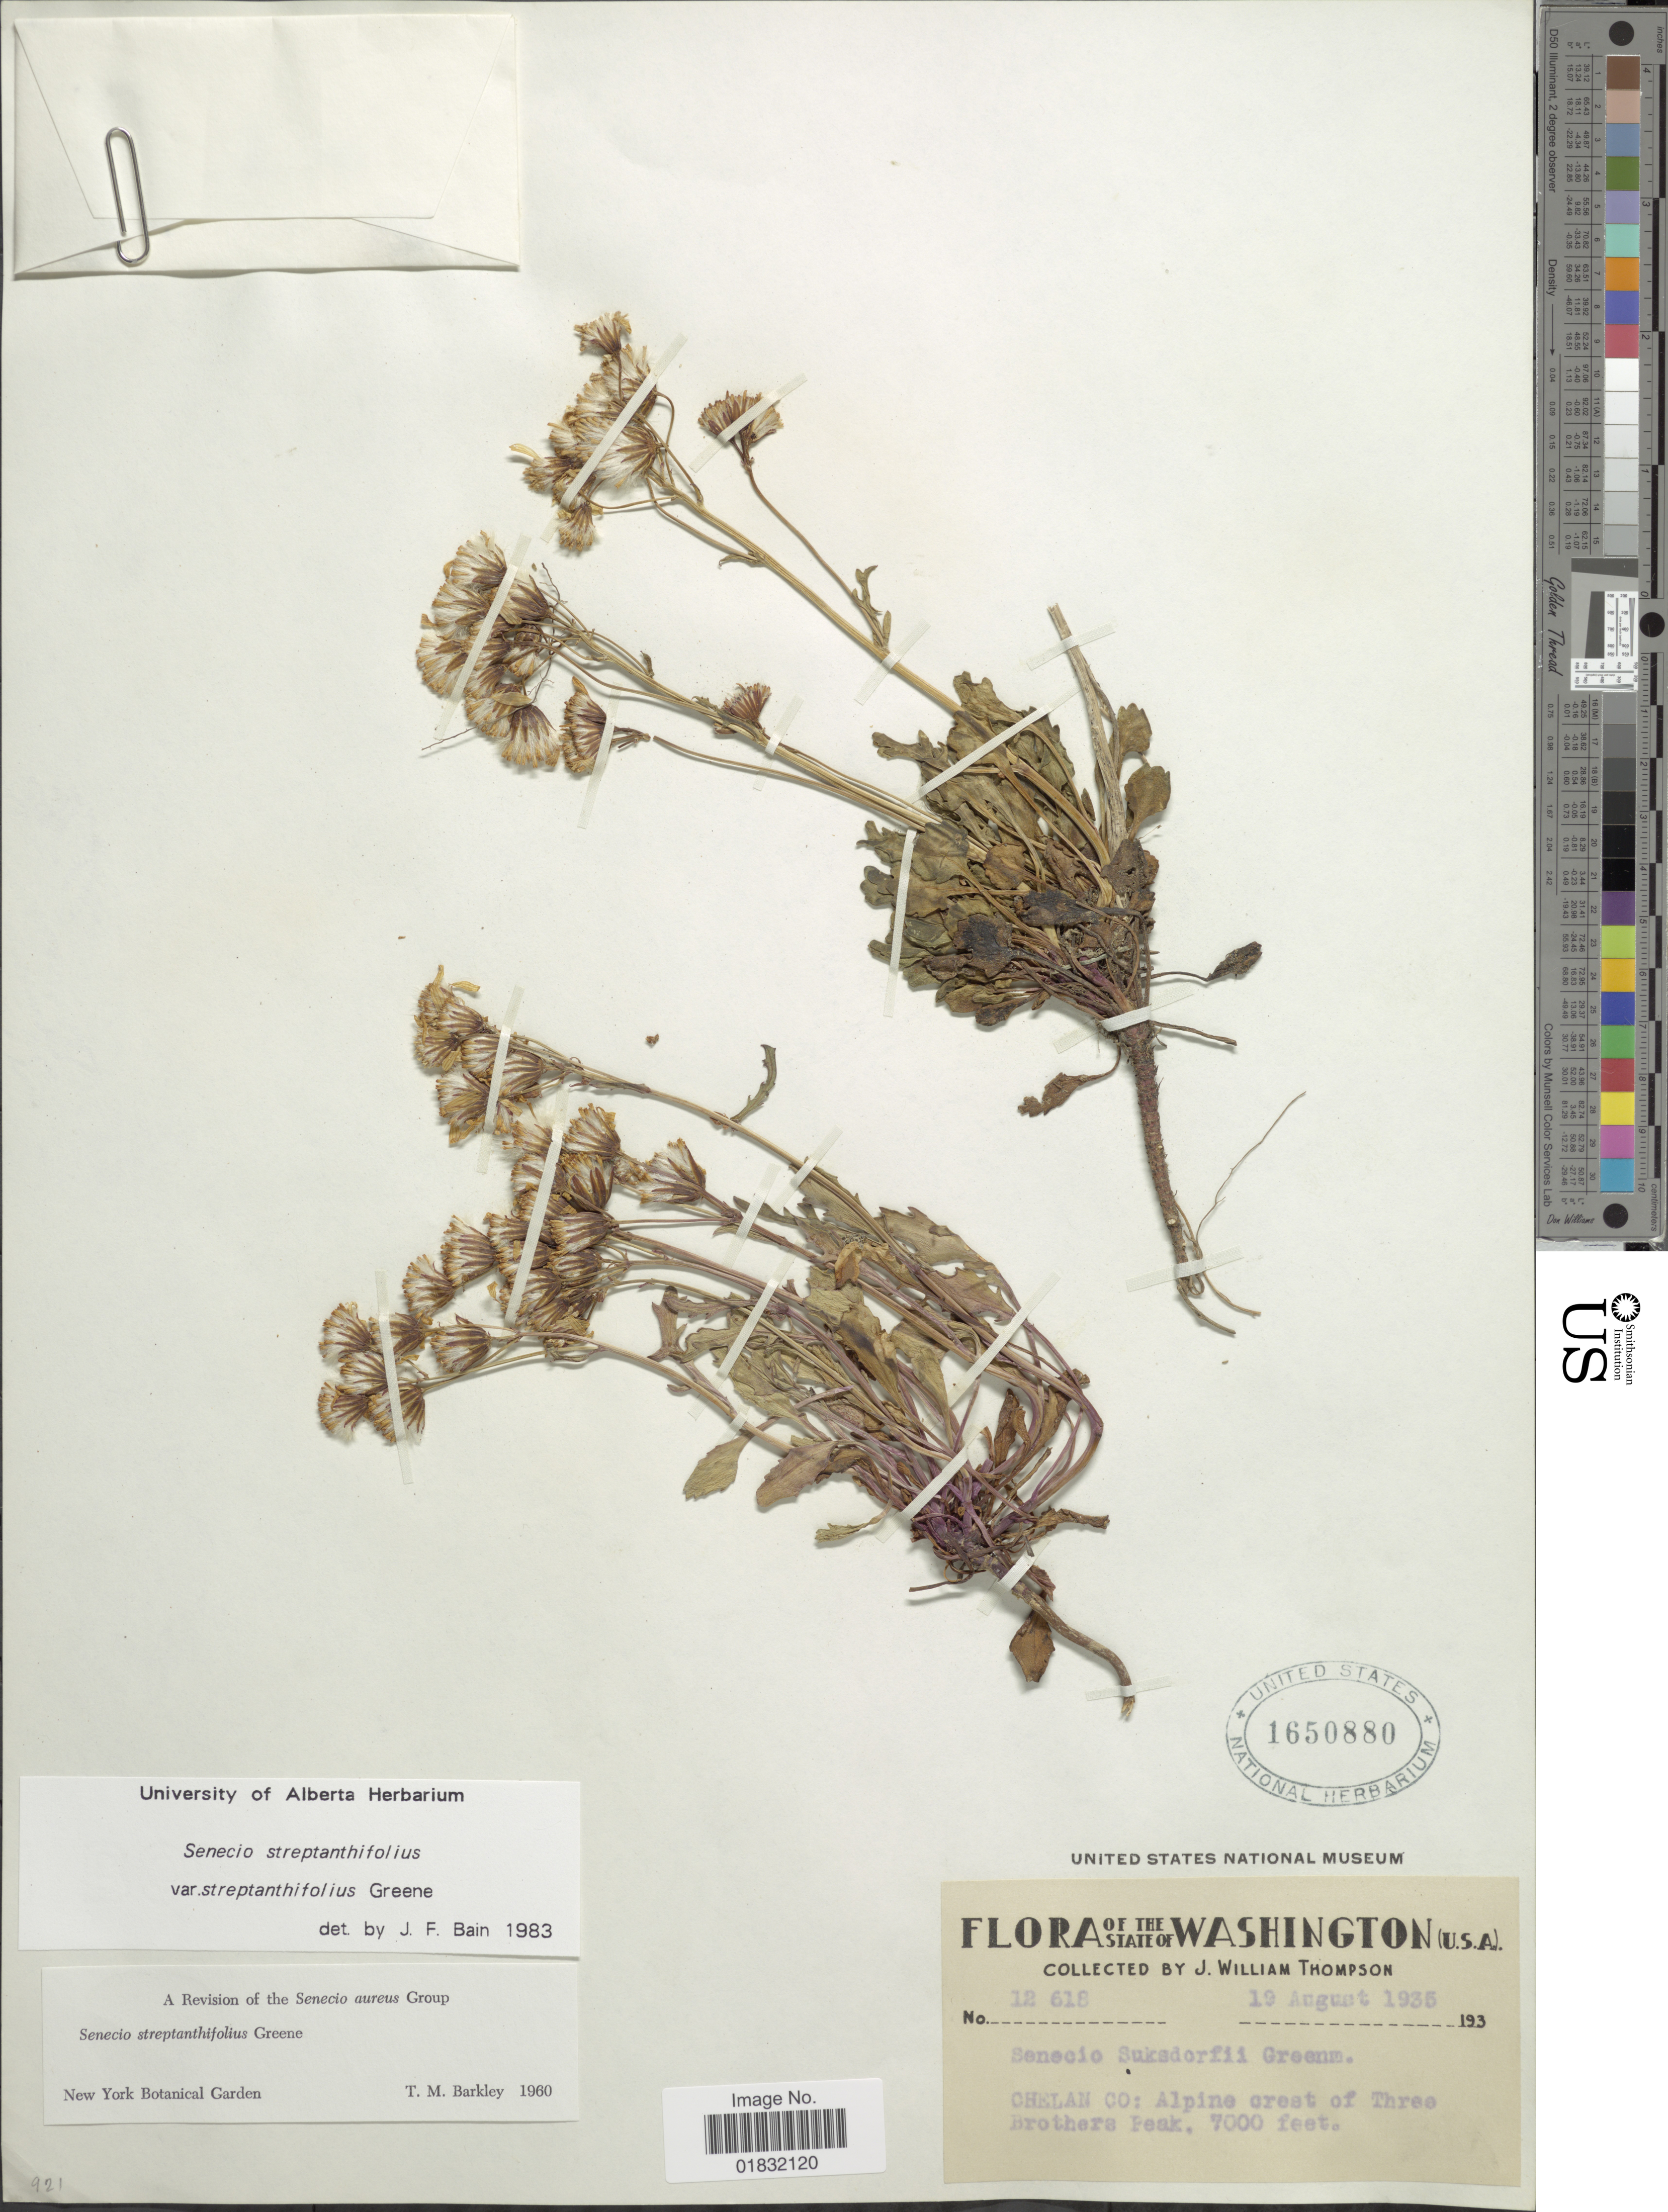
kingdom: Plantae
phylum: Tracheophyta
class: Magnoliopsida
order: Asterales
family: Asteraceae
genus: Packera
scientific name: Packera streptanthifolia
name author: (Greene) W.A. Weber & Á. Löve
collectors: J. W. Thompson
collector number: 12618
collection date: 1935-08-19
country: United States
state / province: Washington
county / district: Chelan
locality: Chelan Co: Alpine crest of Three Brothers Peak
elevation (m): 2134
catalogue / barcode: US 1650880